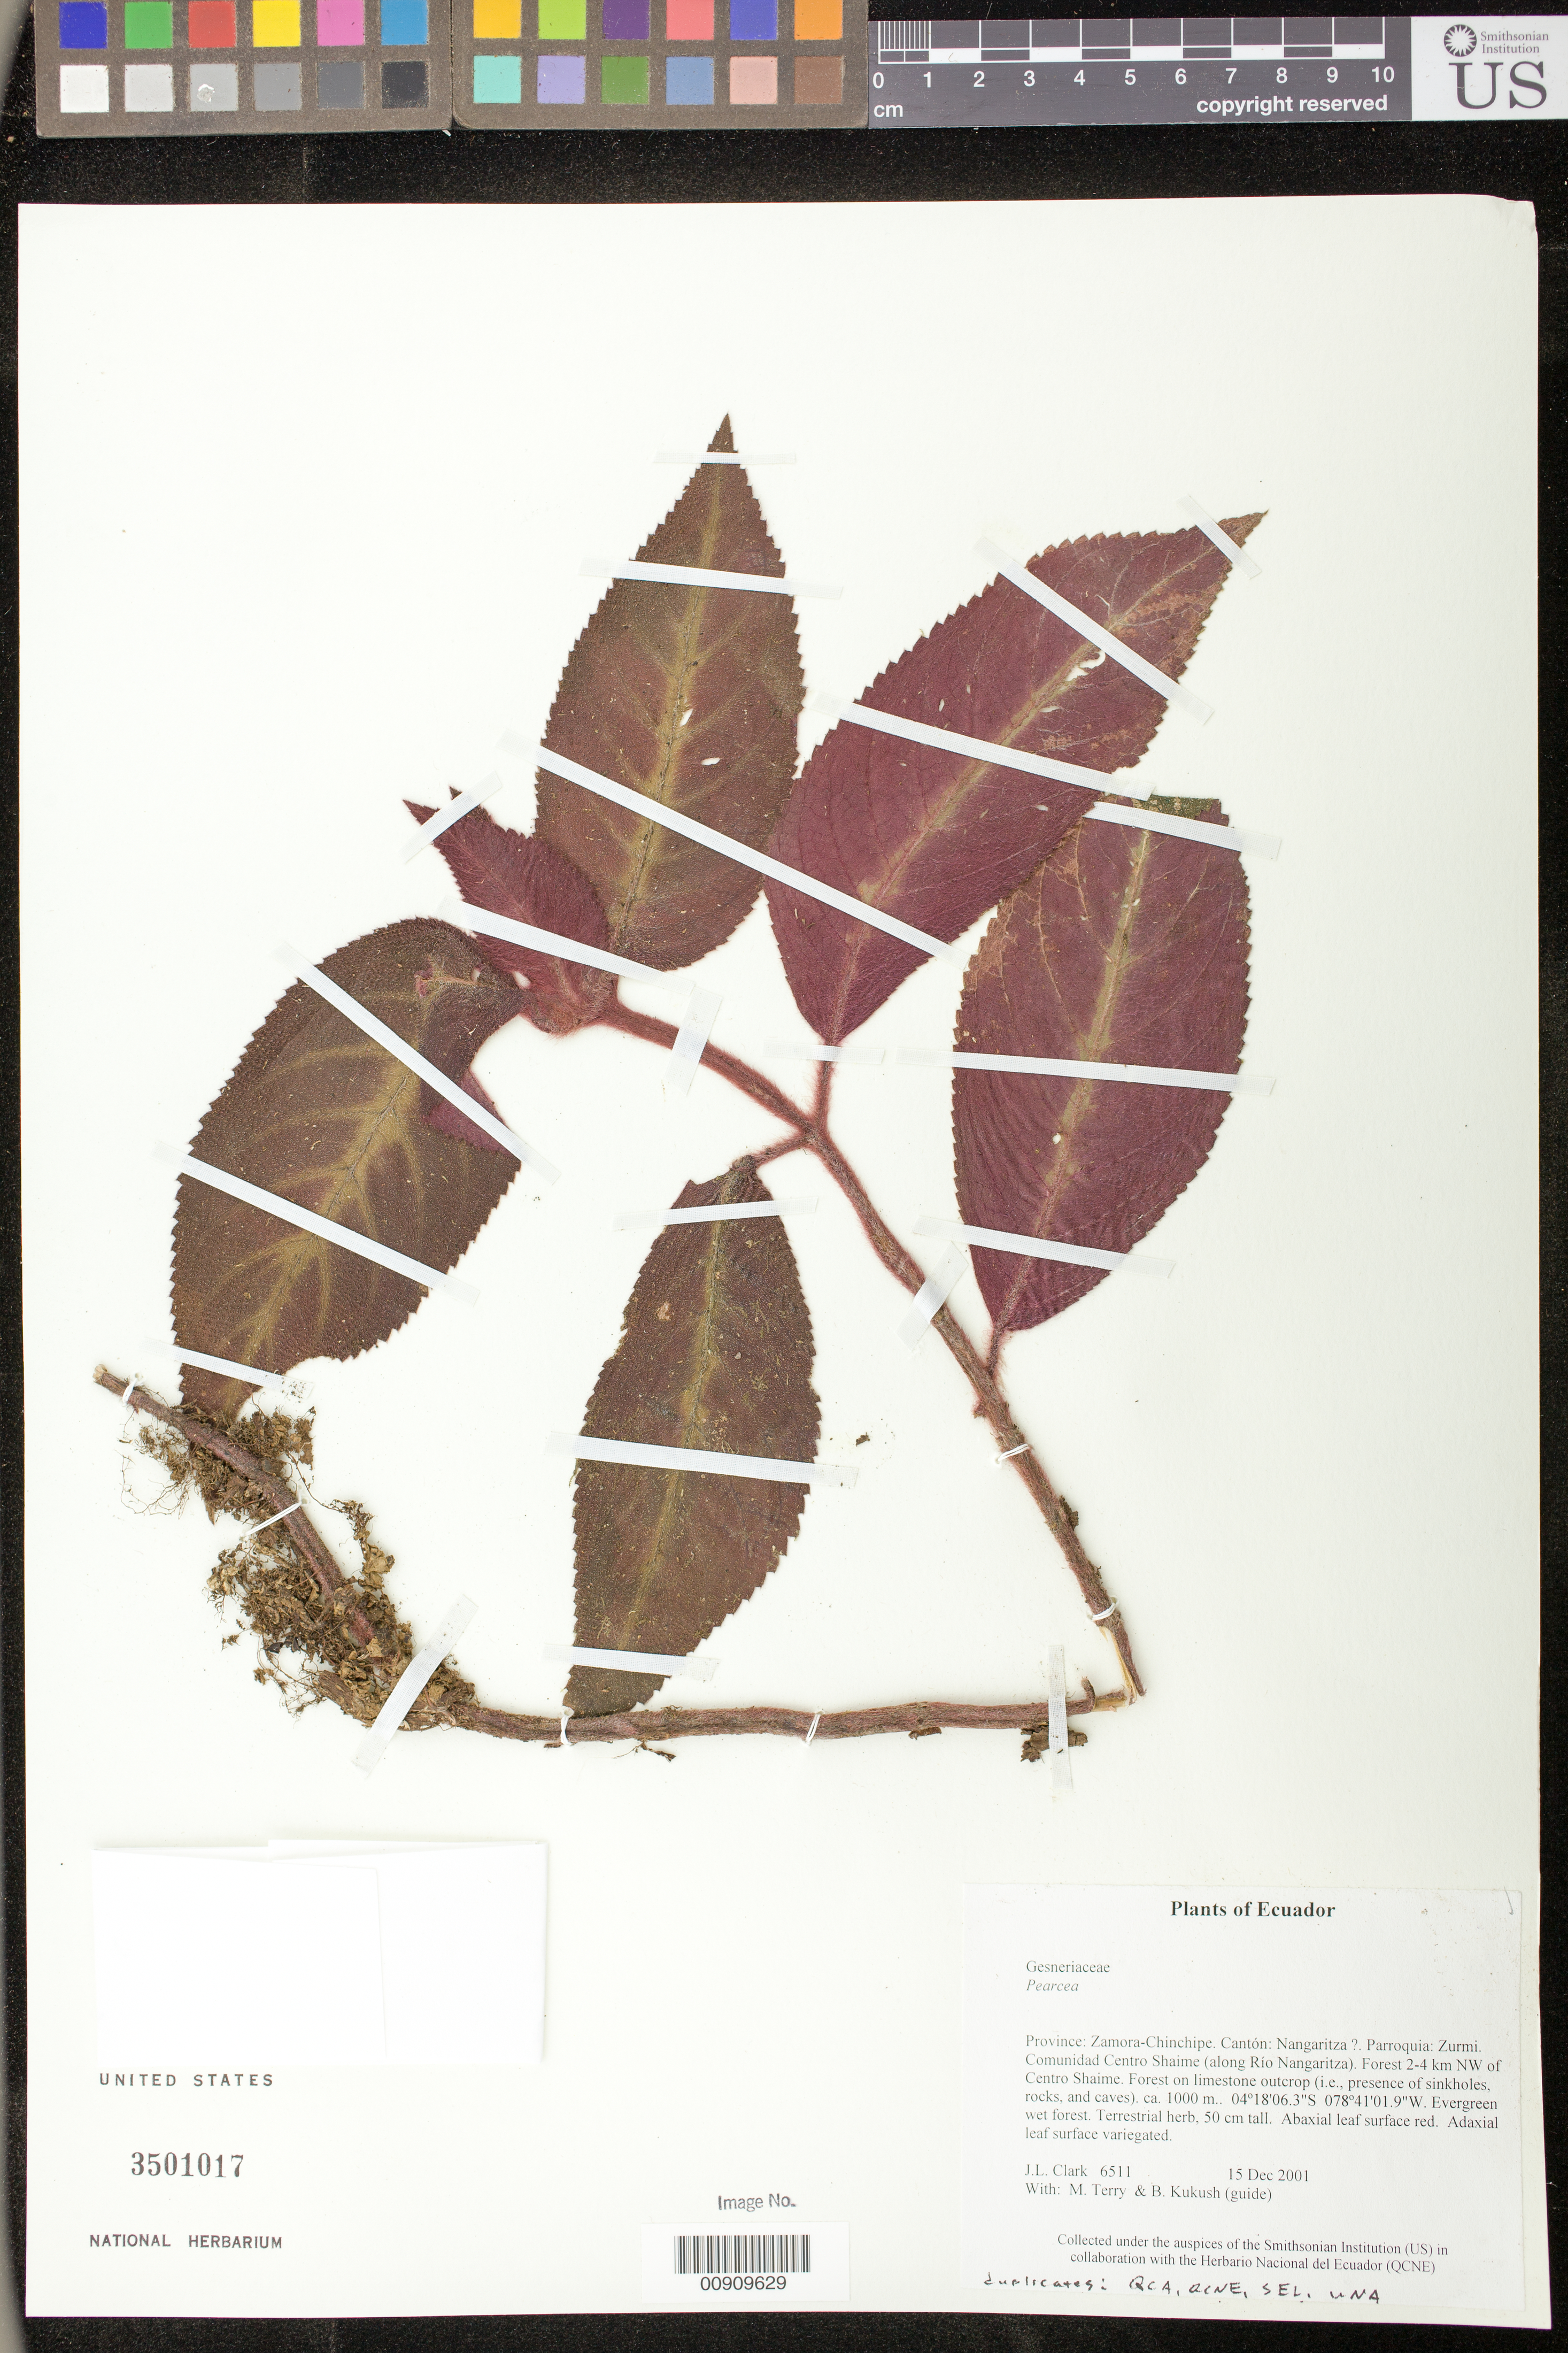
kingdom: Plantae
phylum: Tracheophyta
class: Magnoliopsida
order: Lamiales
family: Gesneriaceae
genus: Pearcea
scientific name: Pearcea sprucei var. sprucei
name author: (Britton ex Rusby) L.P. Kvist & L.E. Skog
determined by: Skog, Laurence E.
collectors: J. L. Clark, M. Terry & B. Kukush (guide)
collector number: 6511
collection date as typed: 15 Dec 2001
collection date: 2001-12-15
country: Ecuador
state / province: Zamora-Chinchipe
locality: Nangaritza. Parroquia: Zurmi. Comunidad Centro Shaime (along Río Nangaritza). Forest 2-4 km NW of Centro Shaime. Forest on limestone outcrop (i.e., presence of sinkholes, rocks, and caves).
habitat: Evergreen wet forest.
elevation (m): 1000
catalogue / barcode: US 3501017